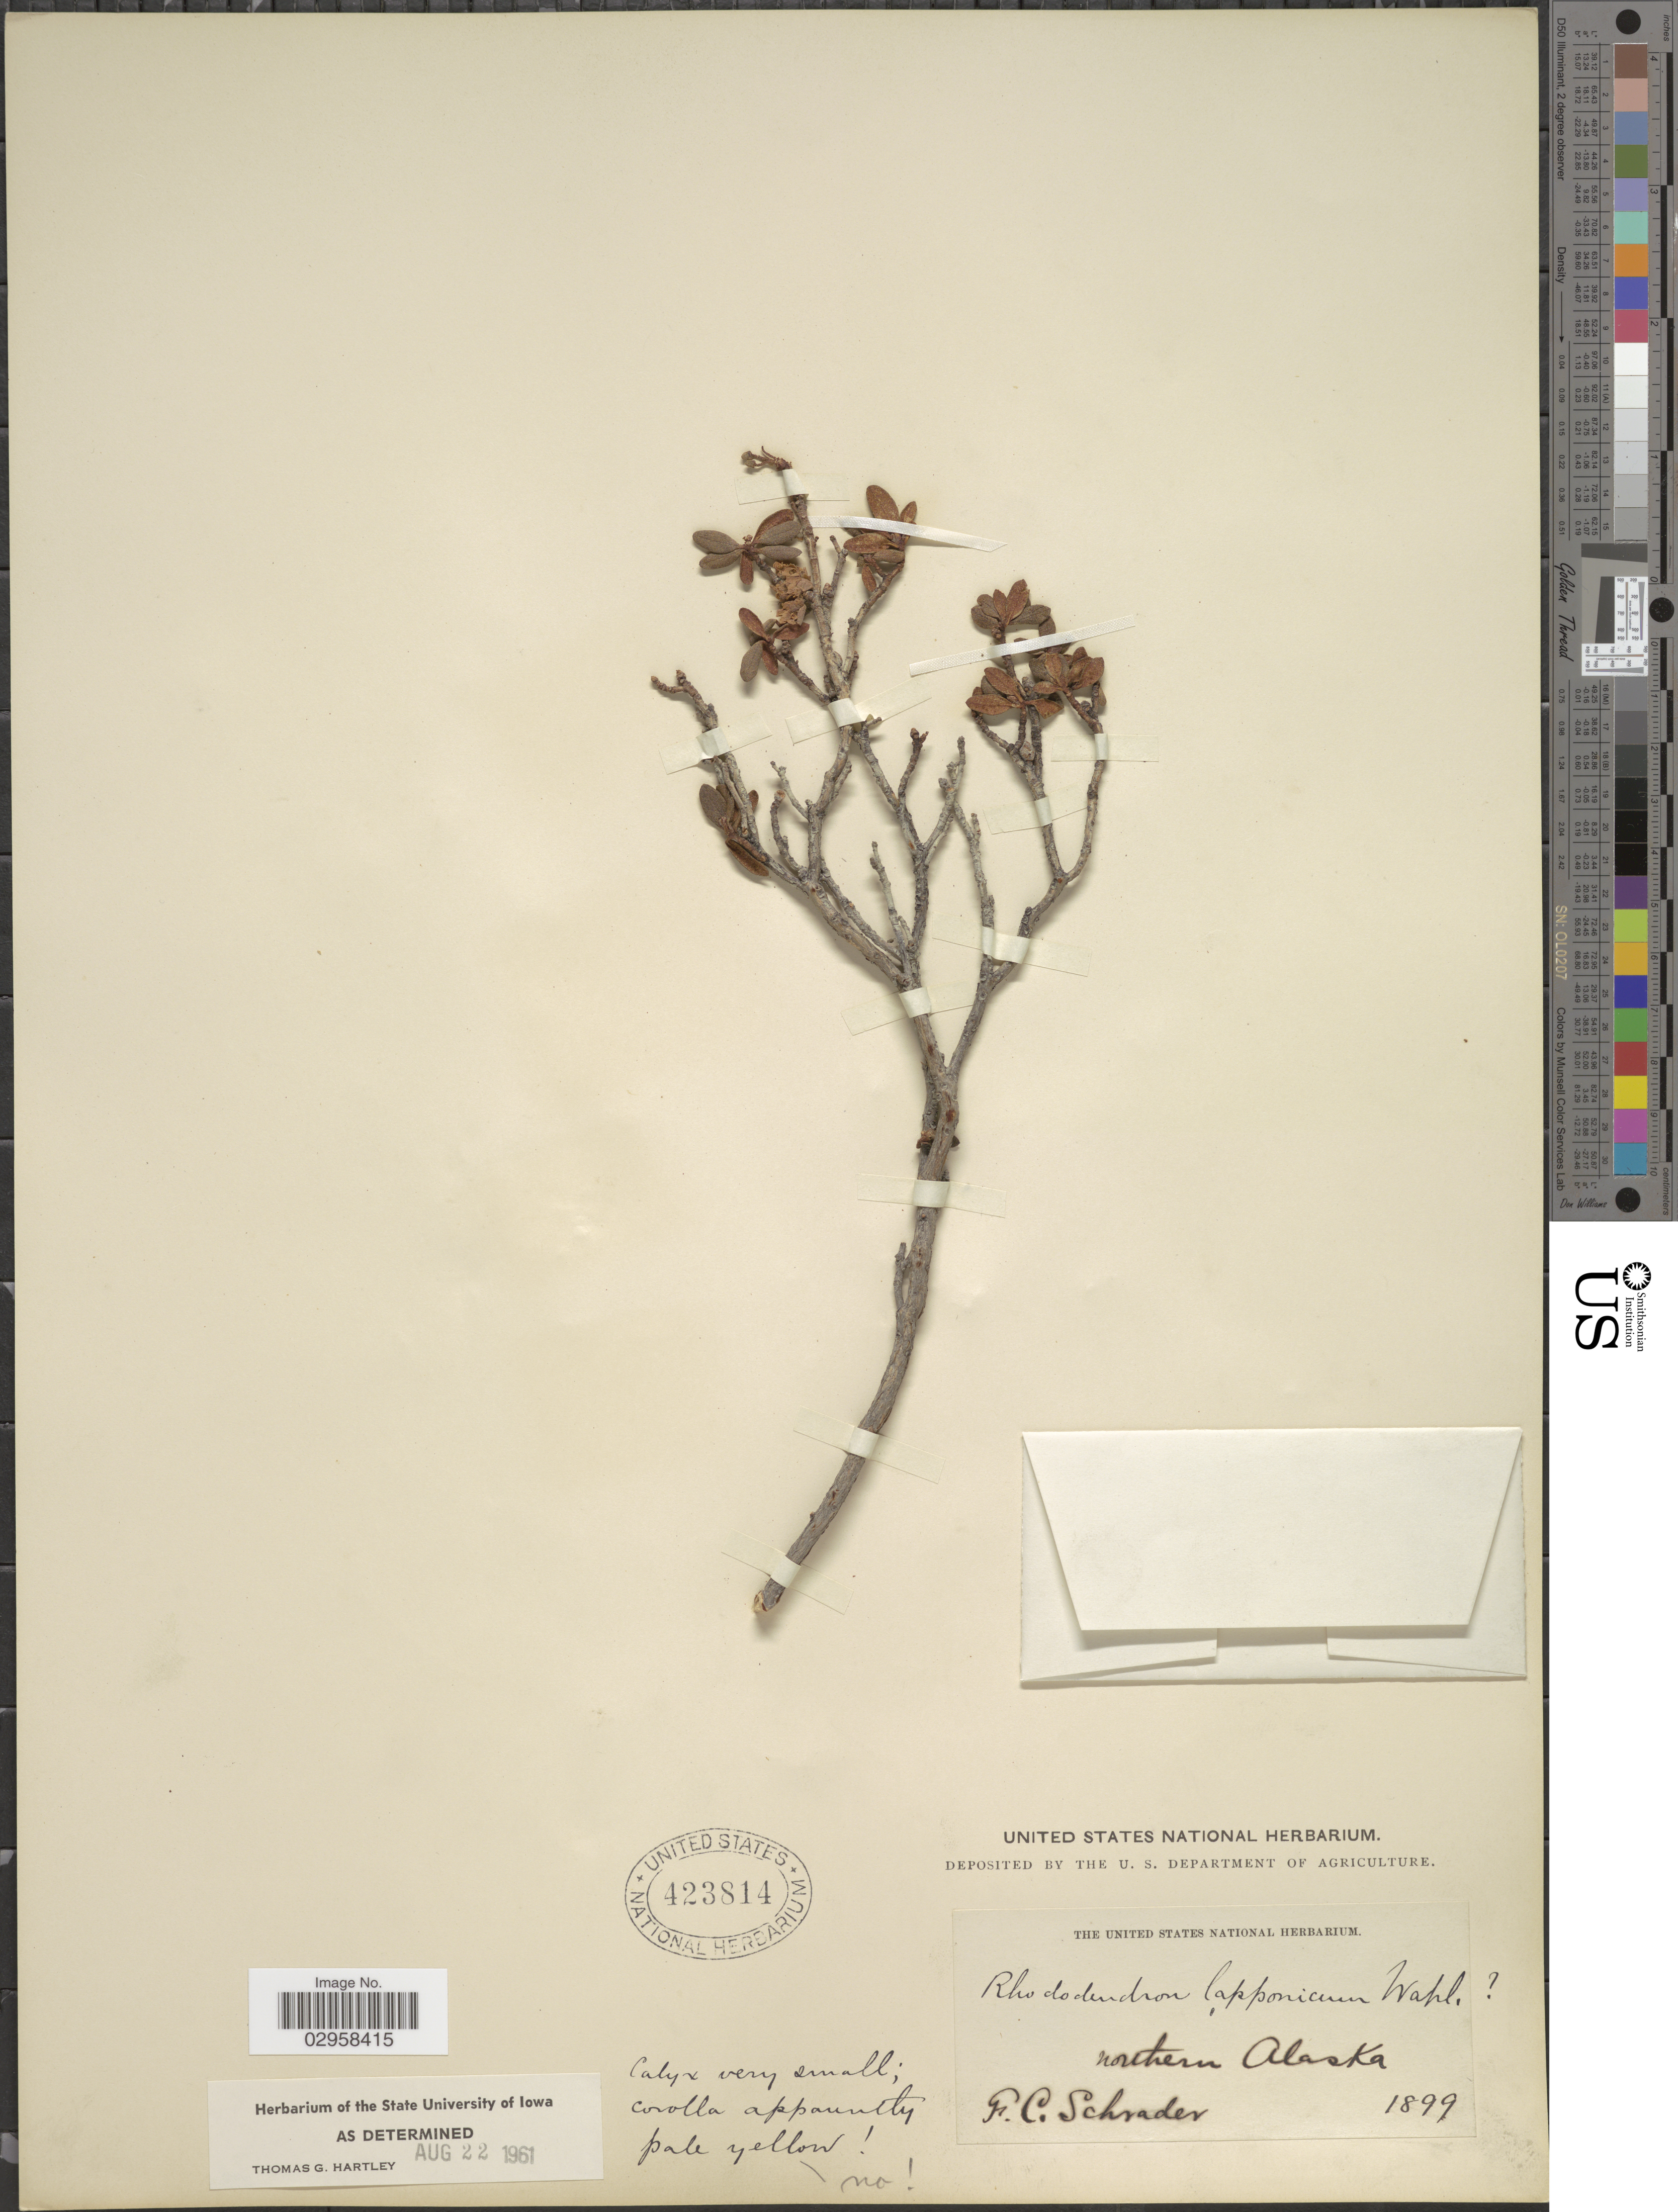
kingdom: Plantae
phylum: Tracheophyta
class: Magnoliopsida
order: Ericales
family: Ericaceae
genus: Rhododendron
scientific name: Rhododendron lapponicum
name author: (L.) Wahlenb.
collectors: F. C. Schrader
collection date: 1899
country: United States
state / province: Alaska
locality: Northern Alaska.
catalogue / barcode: US 423814